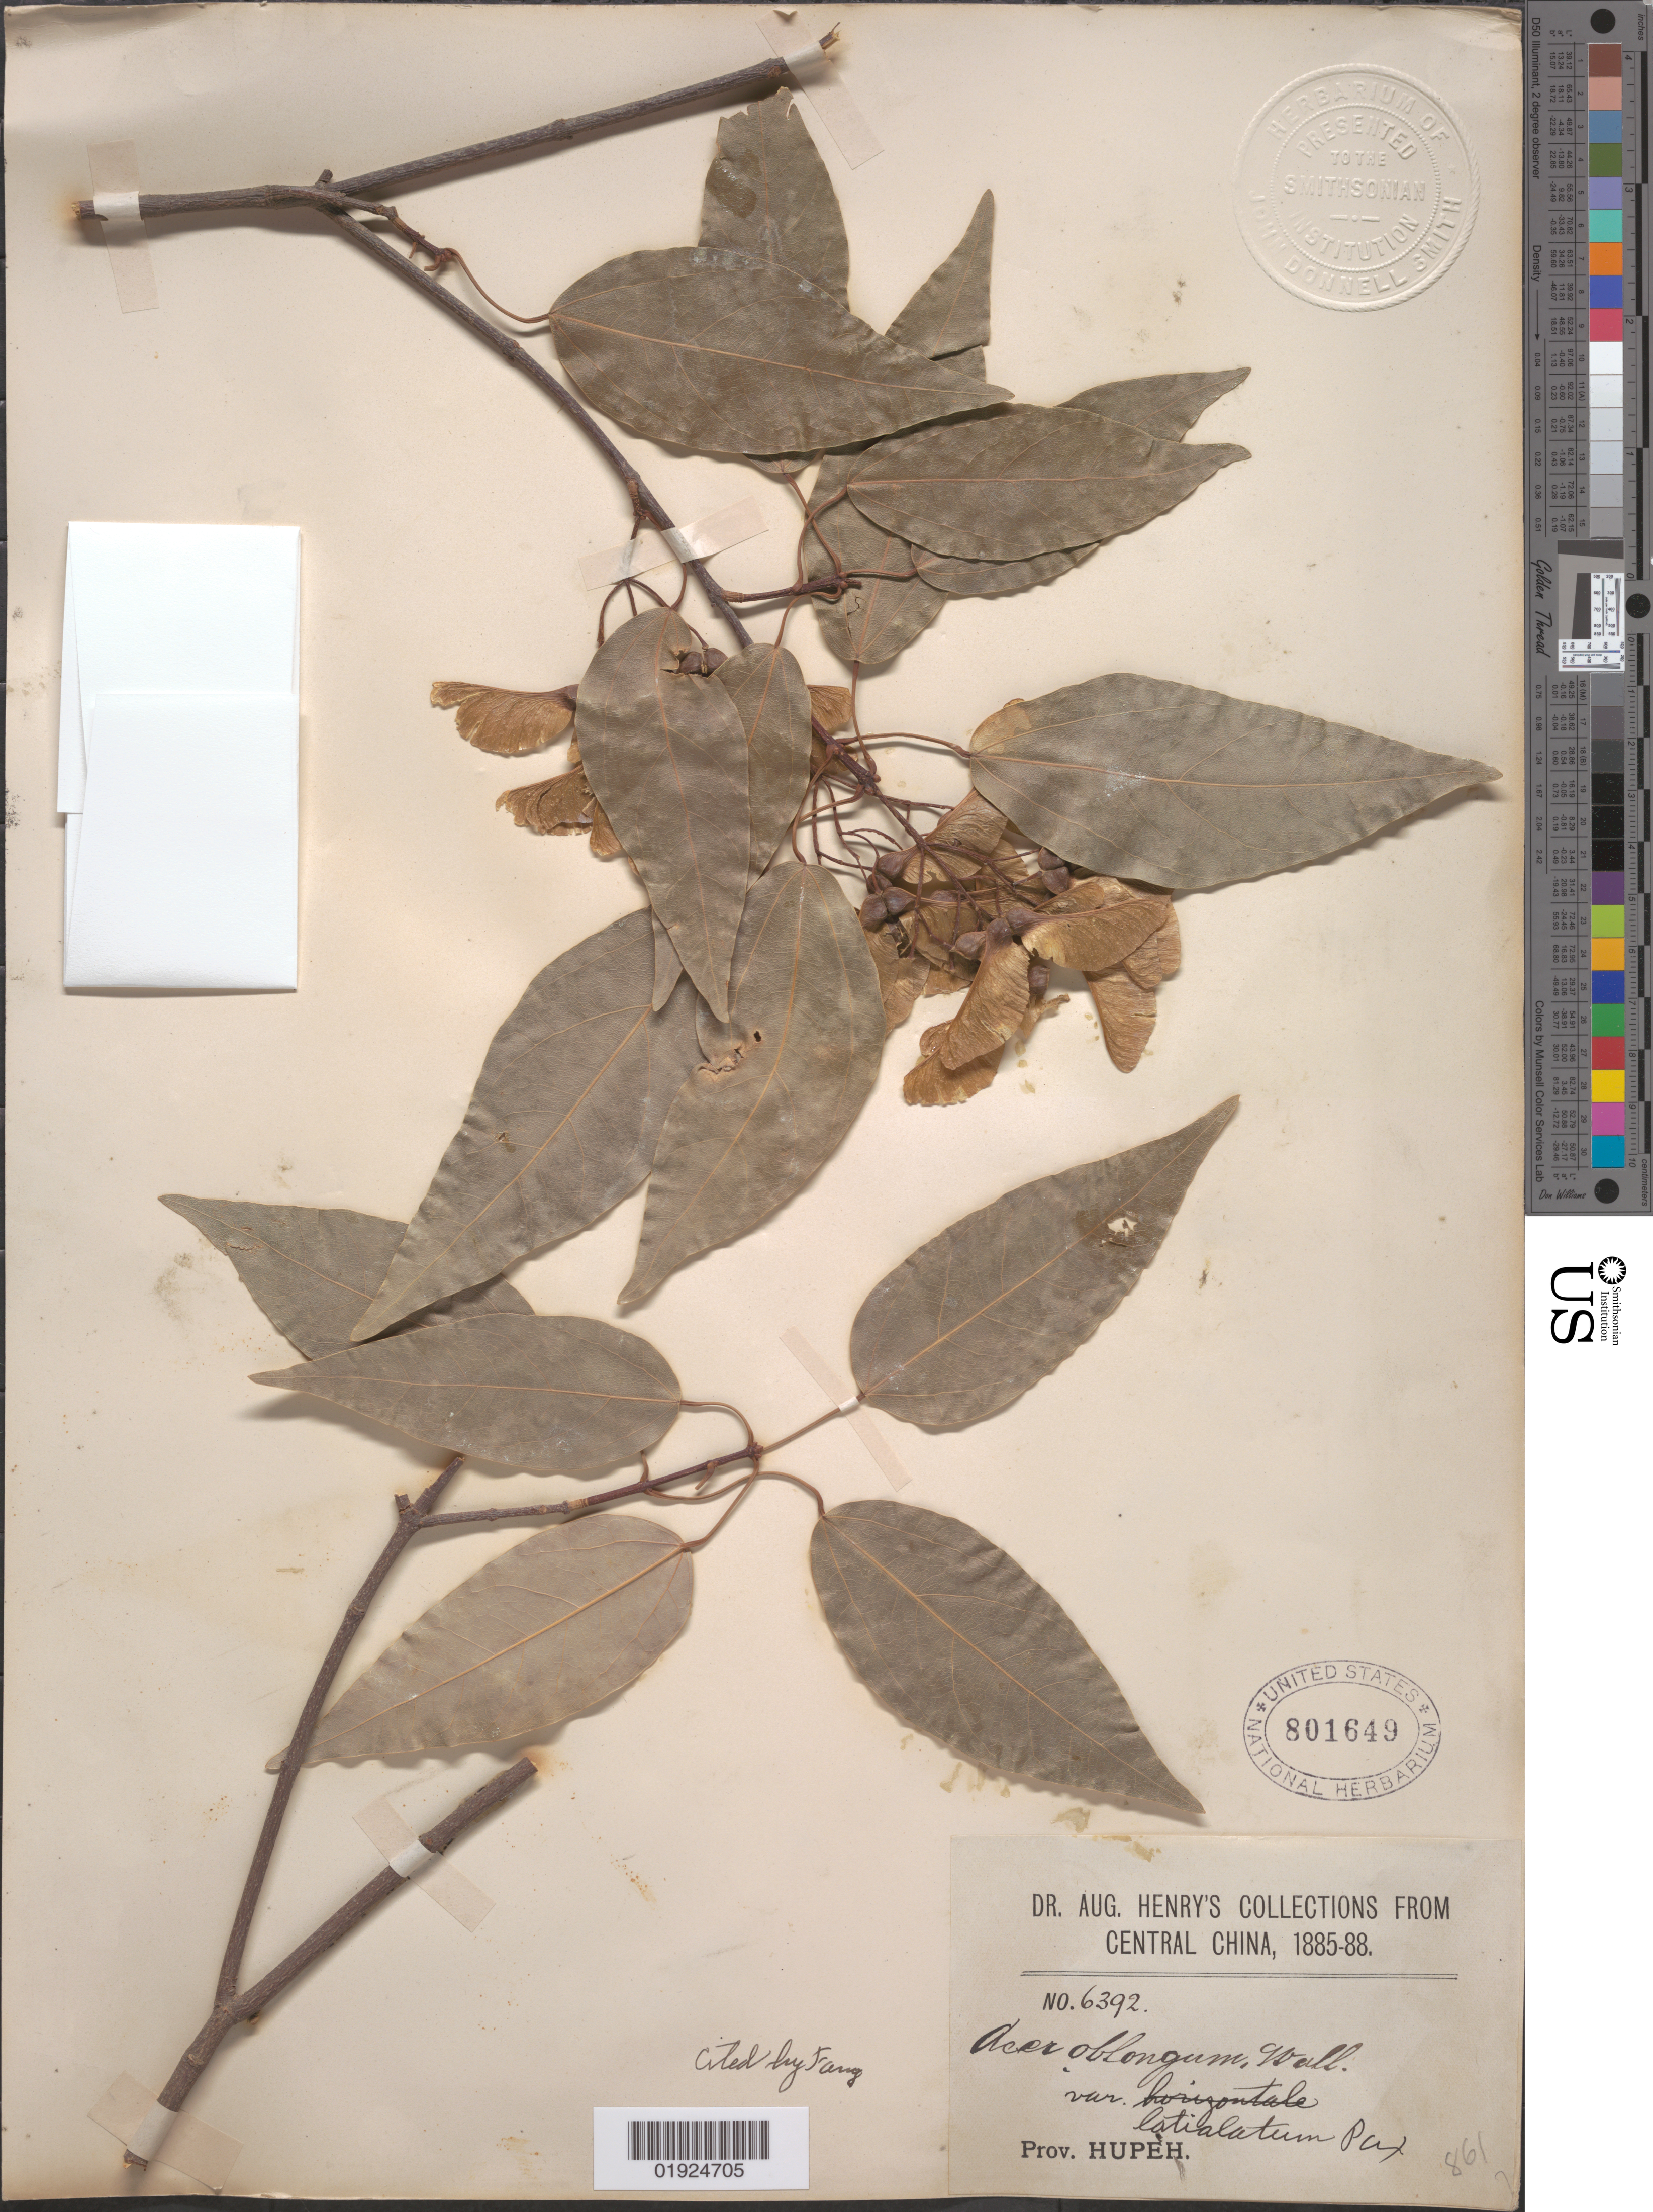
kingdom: Plantae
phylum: Tracheophyta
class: Magnoliopsida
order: Sapindales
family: Sapindaceae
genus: Acer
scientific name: Acer oblongum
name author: Wall. ex DC.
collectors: A. Henry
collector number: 6392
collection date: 1885/1888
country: China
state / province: Hubei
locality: Prov. Hupeh [Hubei]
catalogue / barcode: US 801649